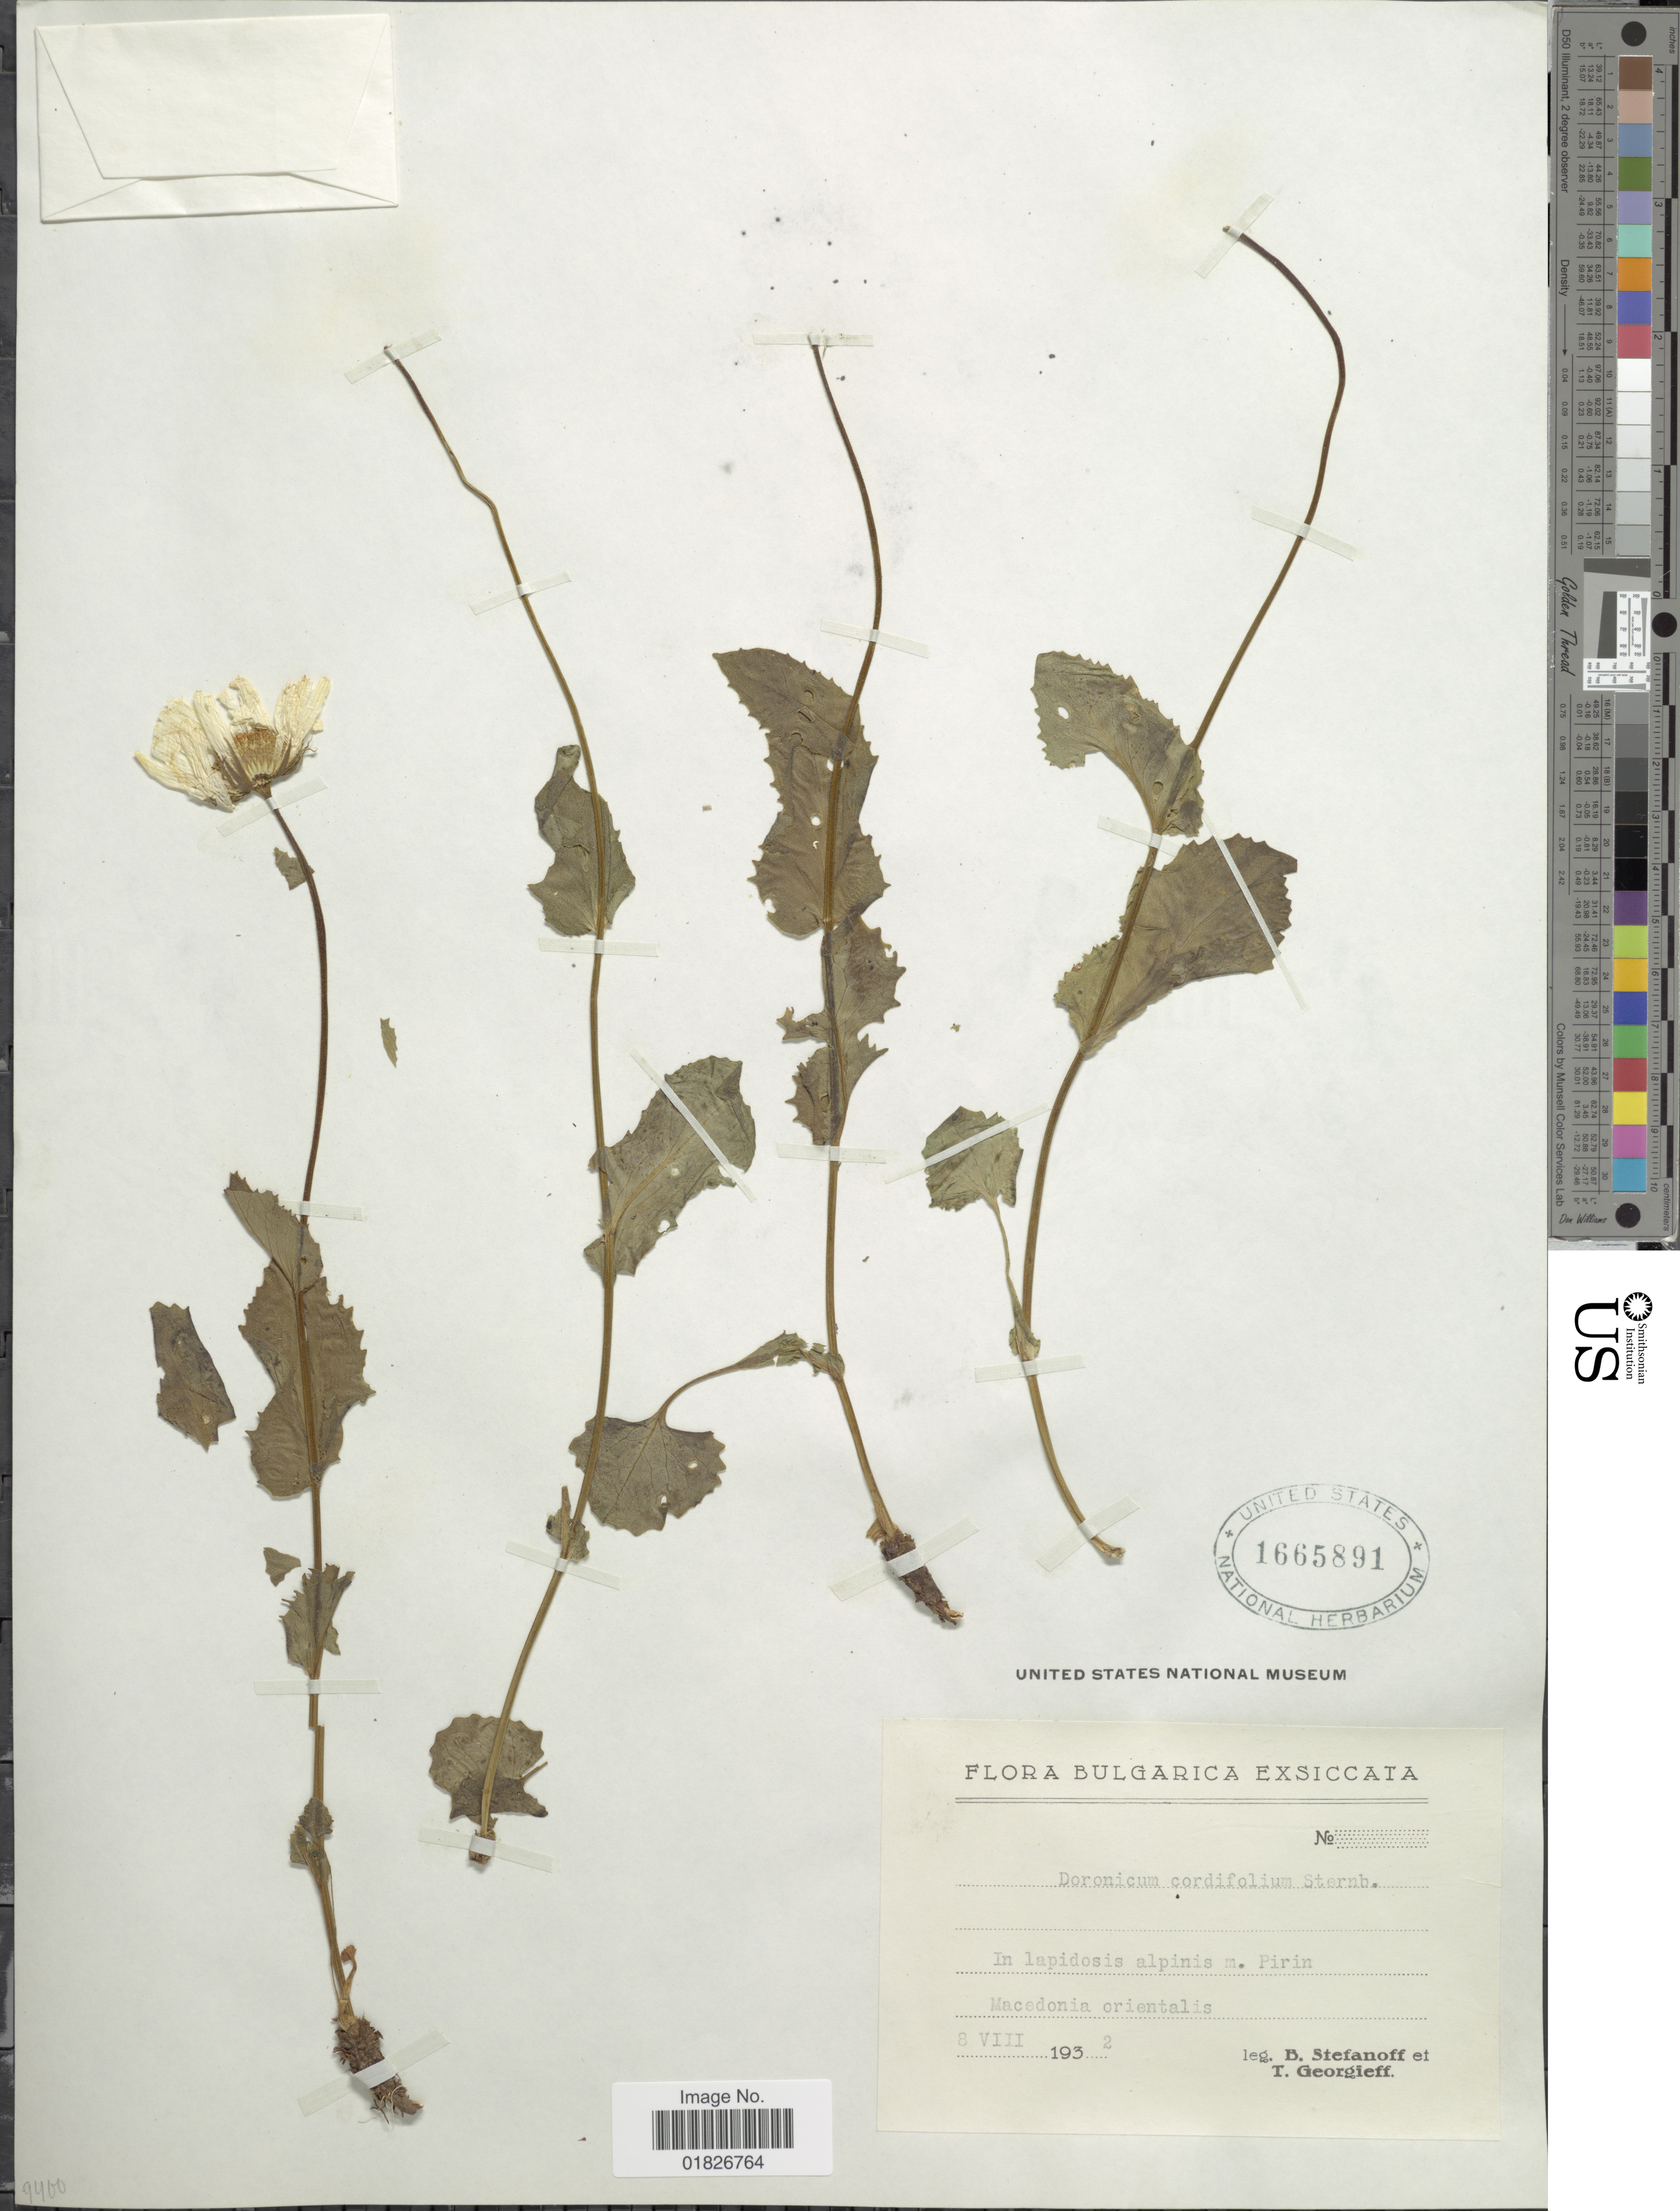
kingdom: Plantae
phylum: Tracheophyta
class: Magnoliopsida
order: Asterales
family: Asteraceae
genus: Doronicum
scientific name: Doronicum columnae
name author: Ten.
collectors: B. Stefanoff & T. Georgieff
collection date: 1932-08-08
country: Bulgaria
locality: Macedonia orientalis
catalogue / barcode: US 1665891